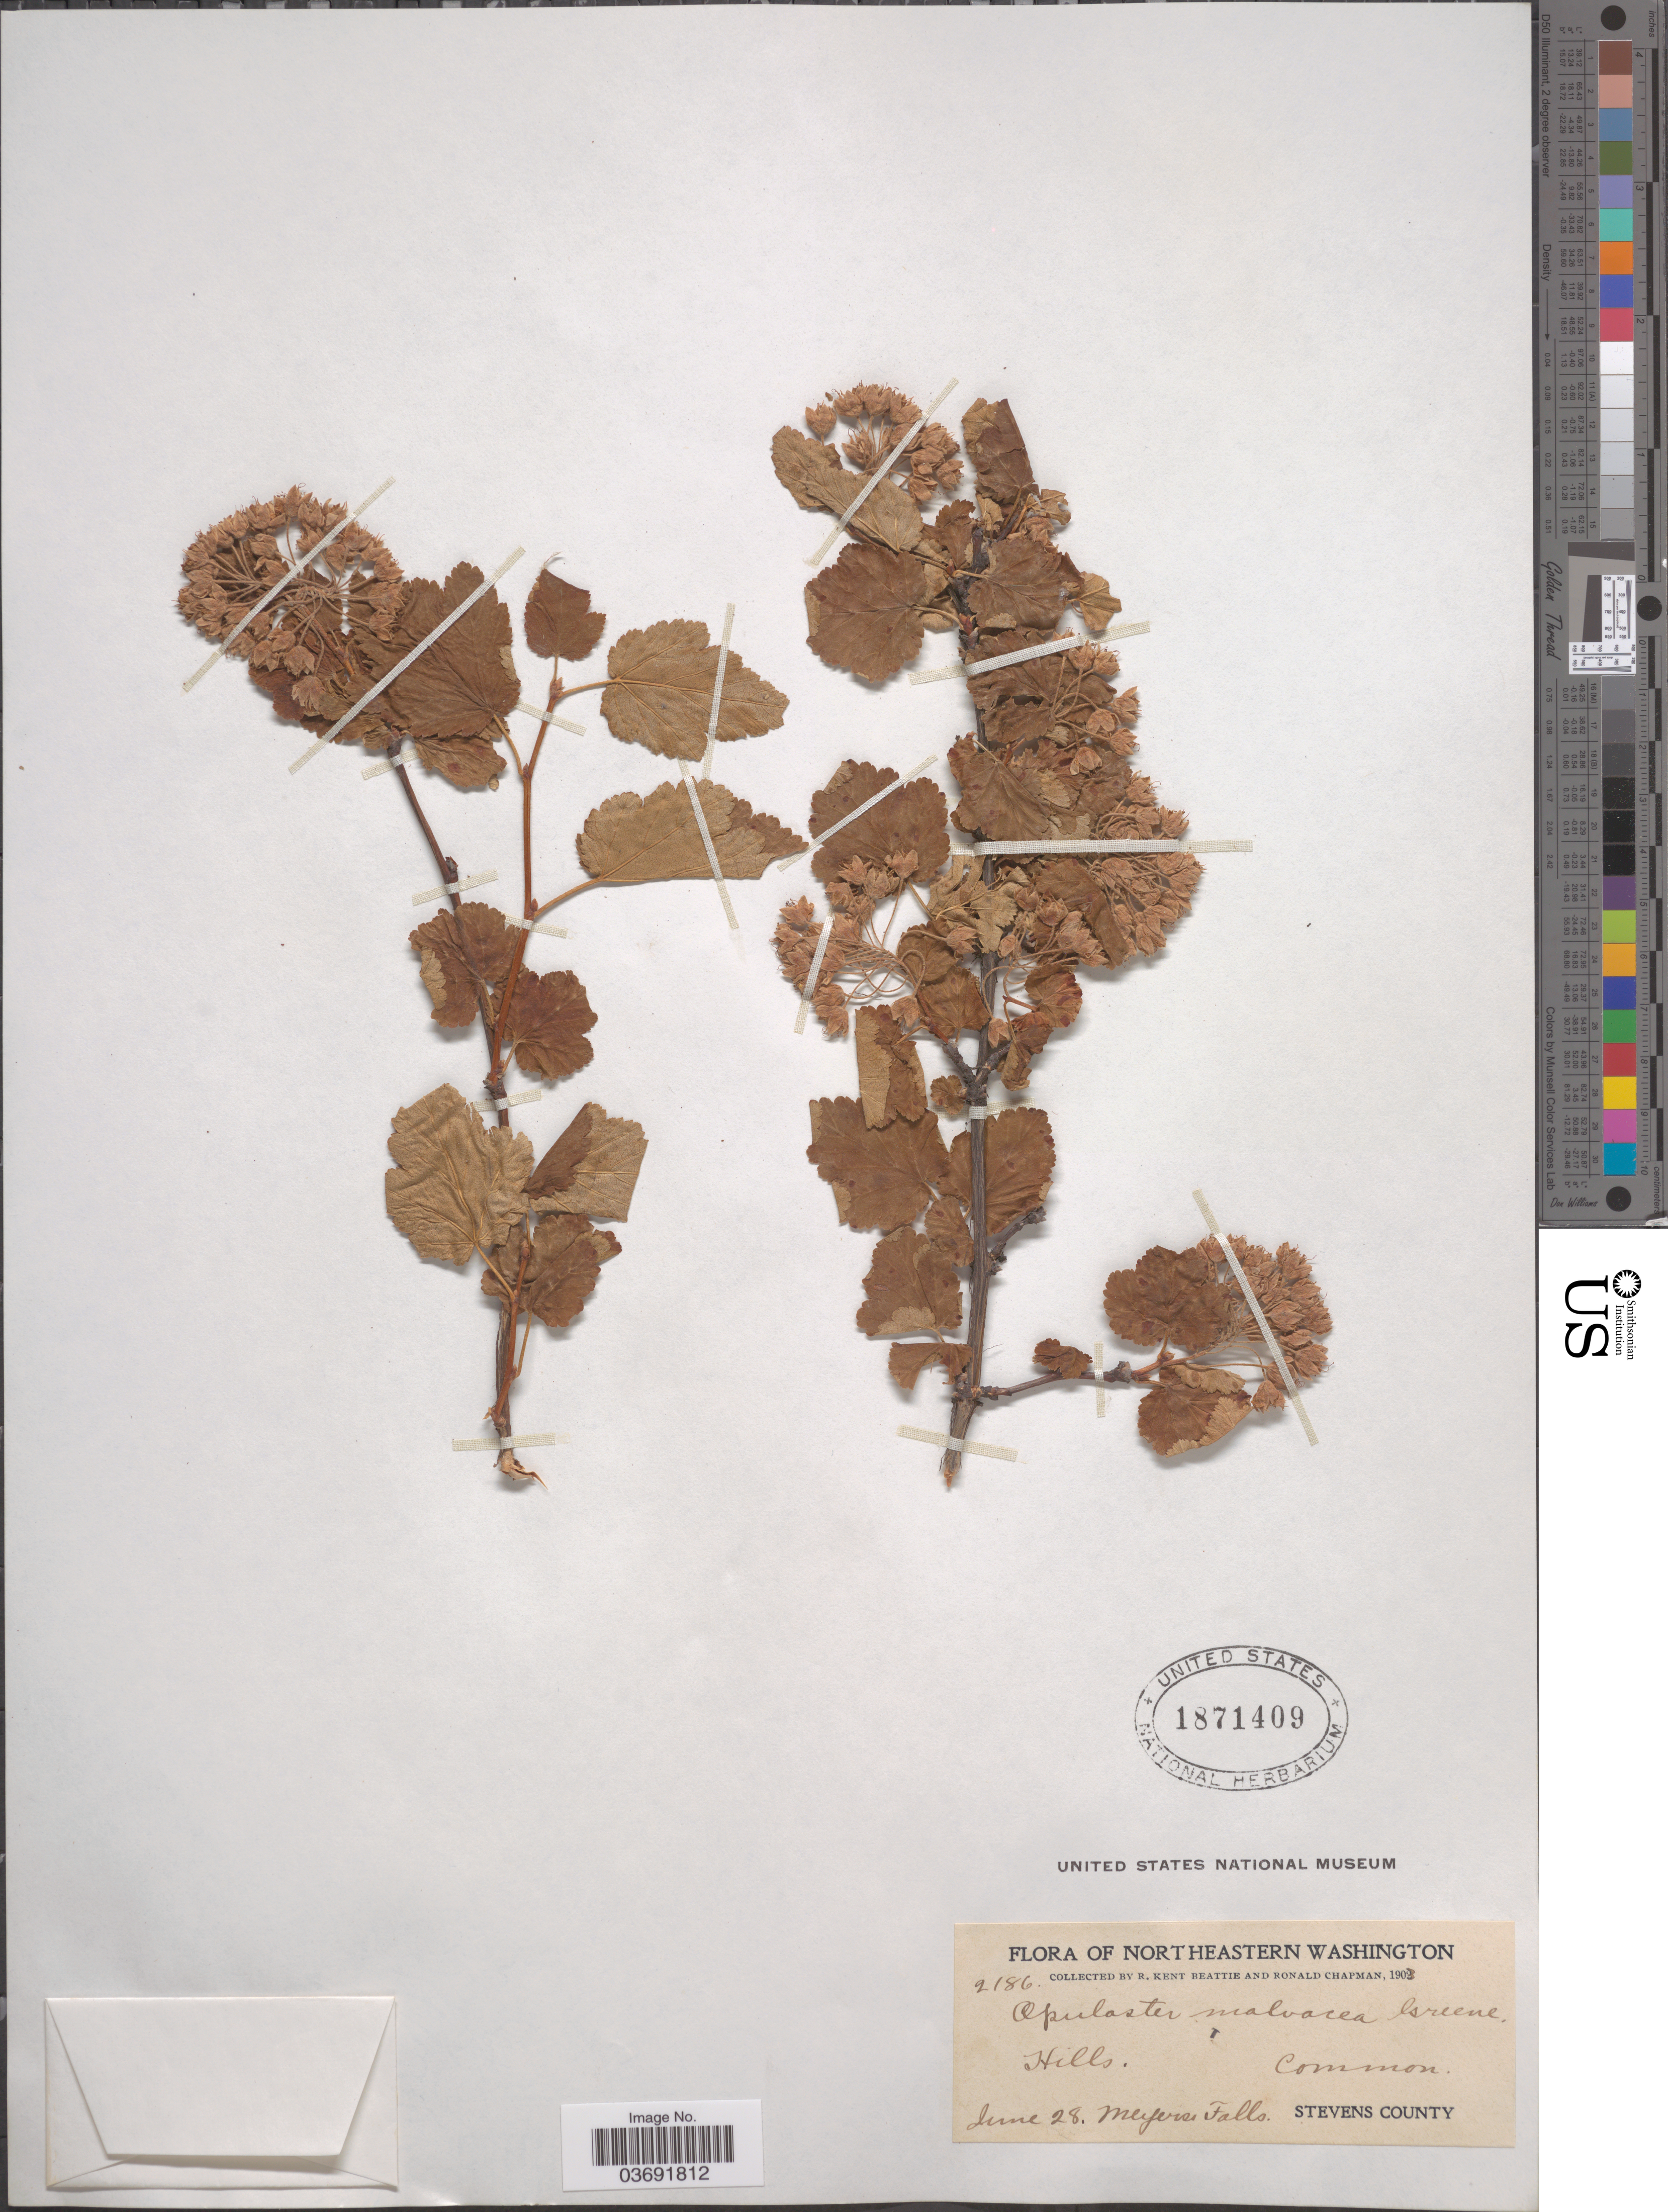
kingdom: Plantae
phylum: Tracheophyta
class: Magnoliopsida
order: Rosales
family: Rosaceae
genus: Physocarpus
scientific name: Physocarpus malvaceus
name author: (Greene) Kuntze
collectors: R. K. Beattie & R. Chapman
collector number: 2186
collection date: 1903-06-28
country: United States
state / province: Washington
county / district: Stevens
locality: Northeastern Washington. Meyers Falls. Stevens County.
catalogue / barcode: US 1871409